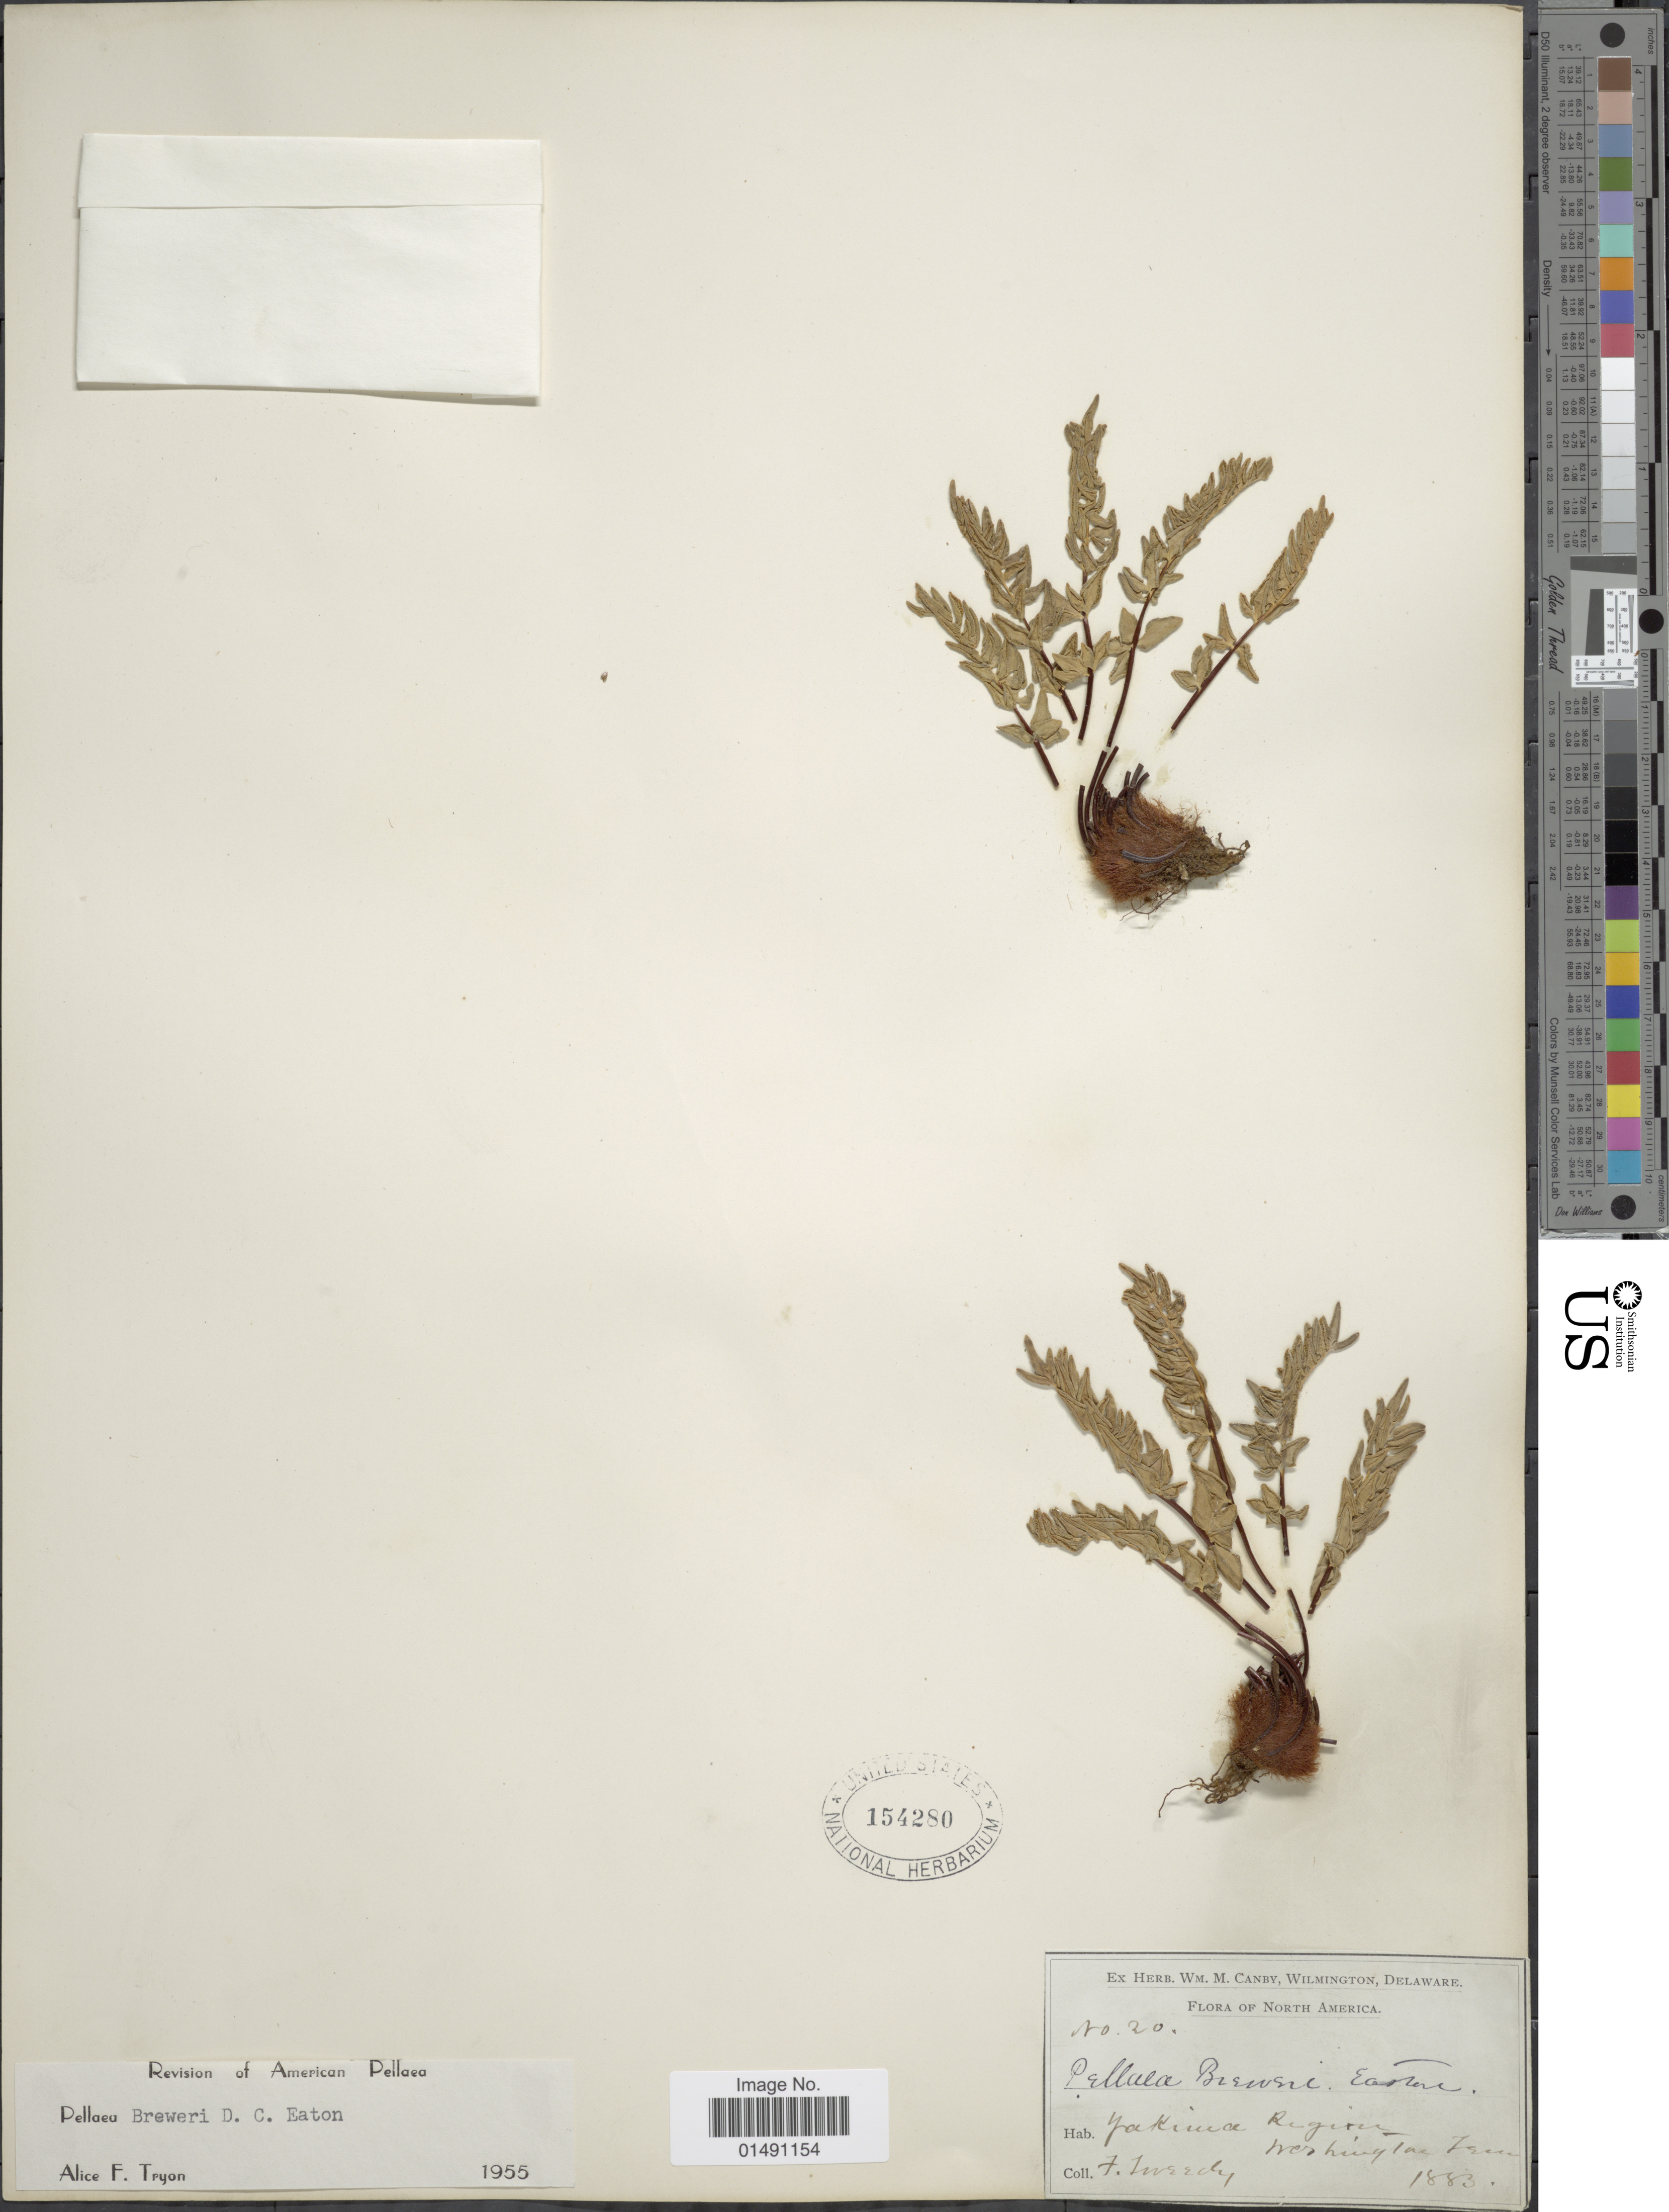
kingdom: Plantae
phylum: Tracheophyta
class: Polypodiopsida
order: Polypodiales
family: Pteridaceae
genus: Pellaea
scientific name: Pellaea breweri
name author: D.C. Eaton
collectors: F. Tweedy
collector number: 20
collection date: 1883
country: United States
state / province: Washington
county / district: Yakima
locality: Yakima Region, Washington. Gravelly banks of river. Prosser.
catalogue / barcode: US 154280